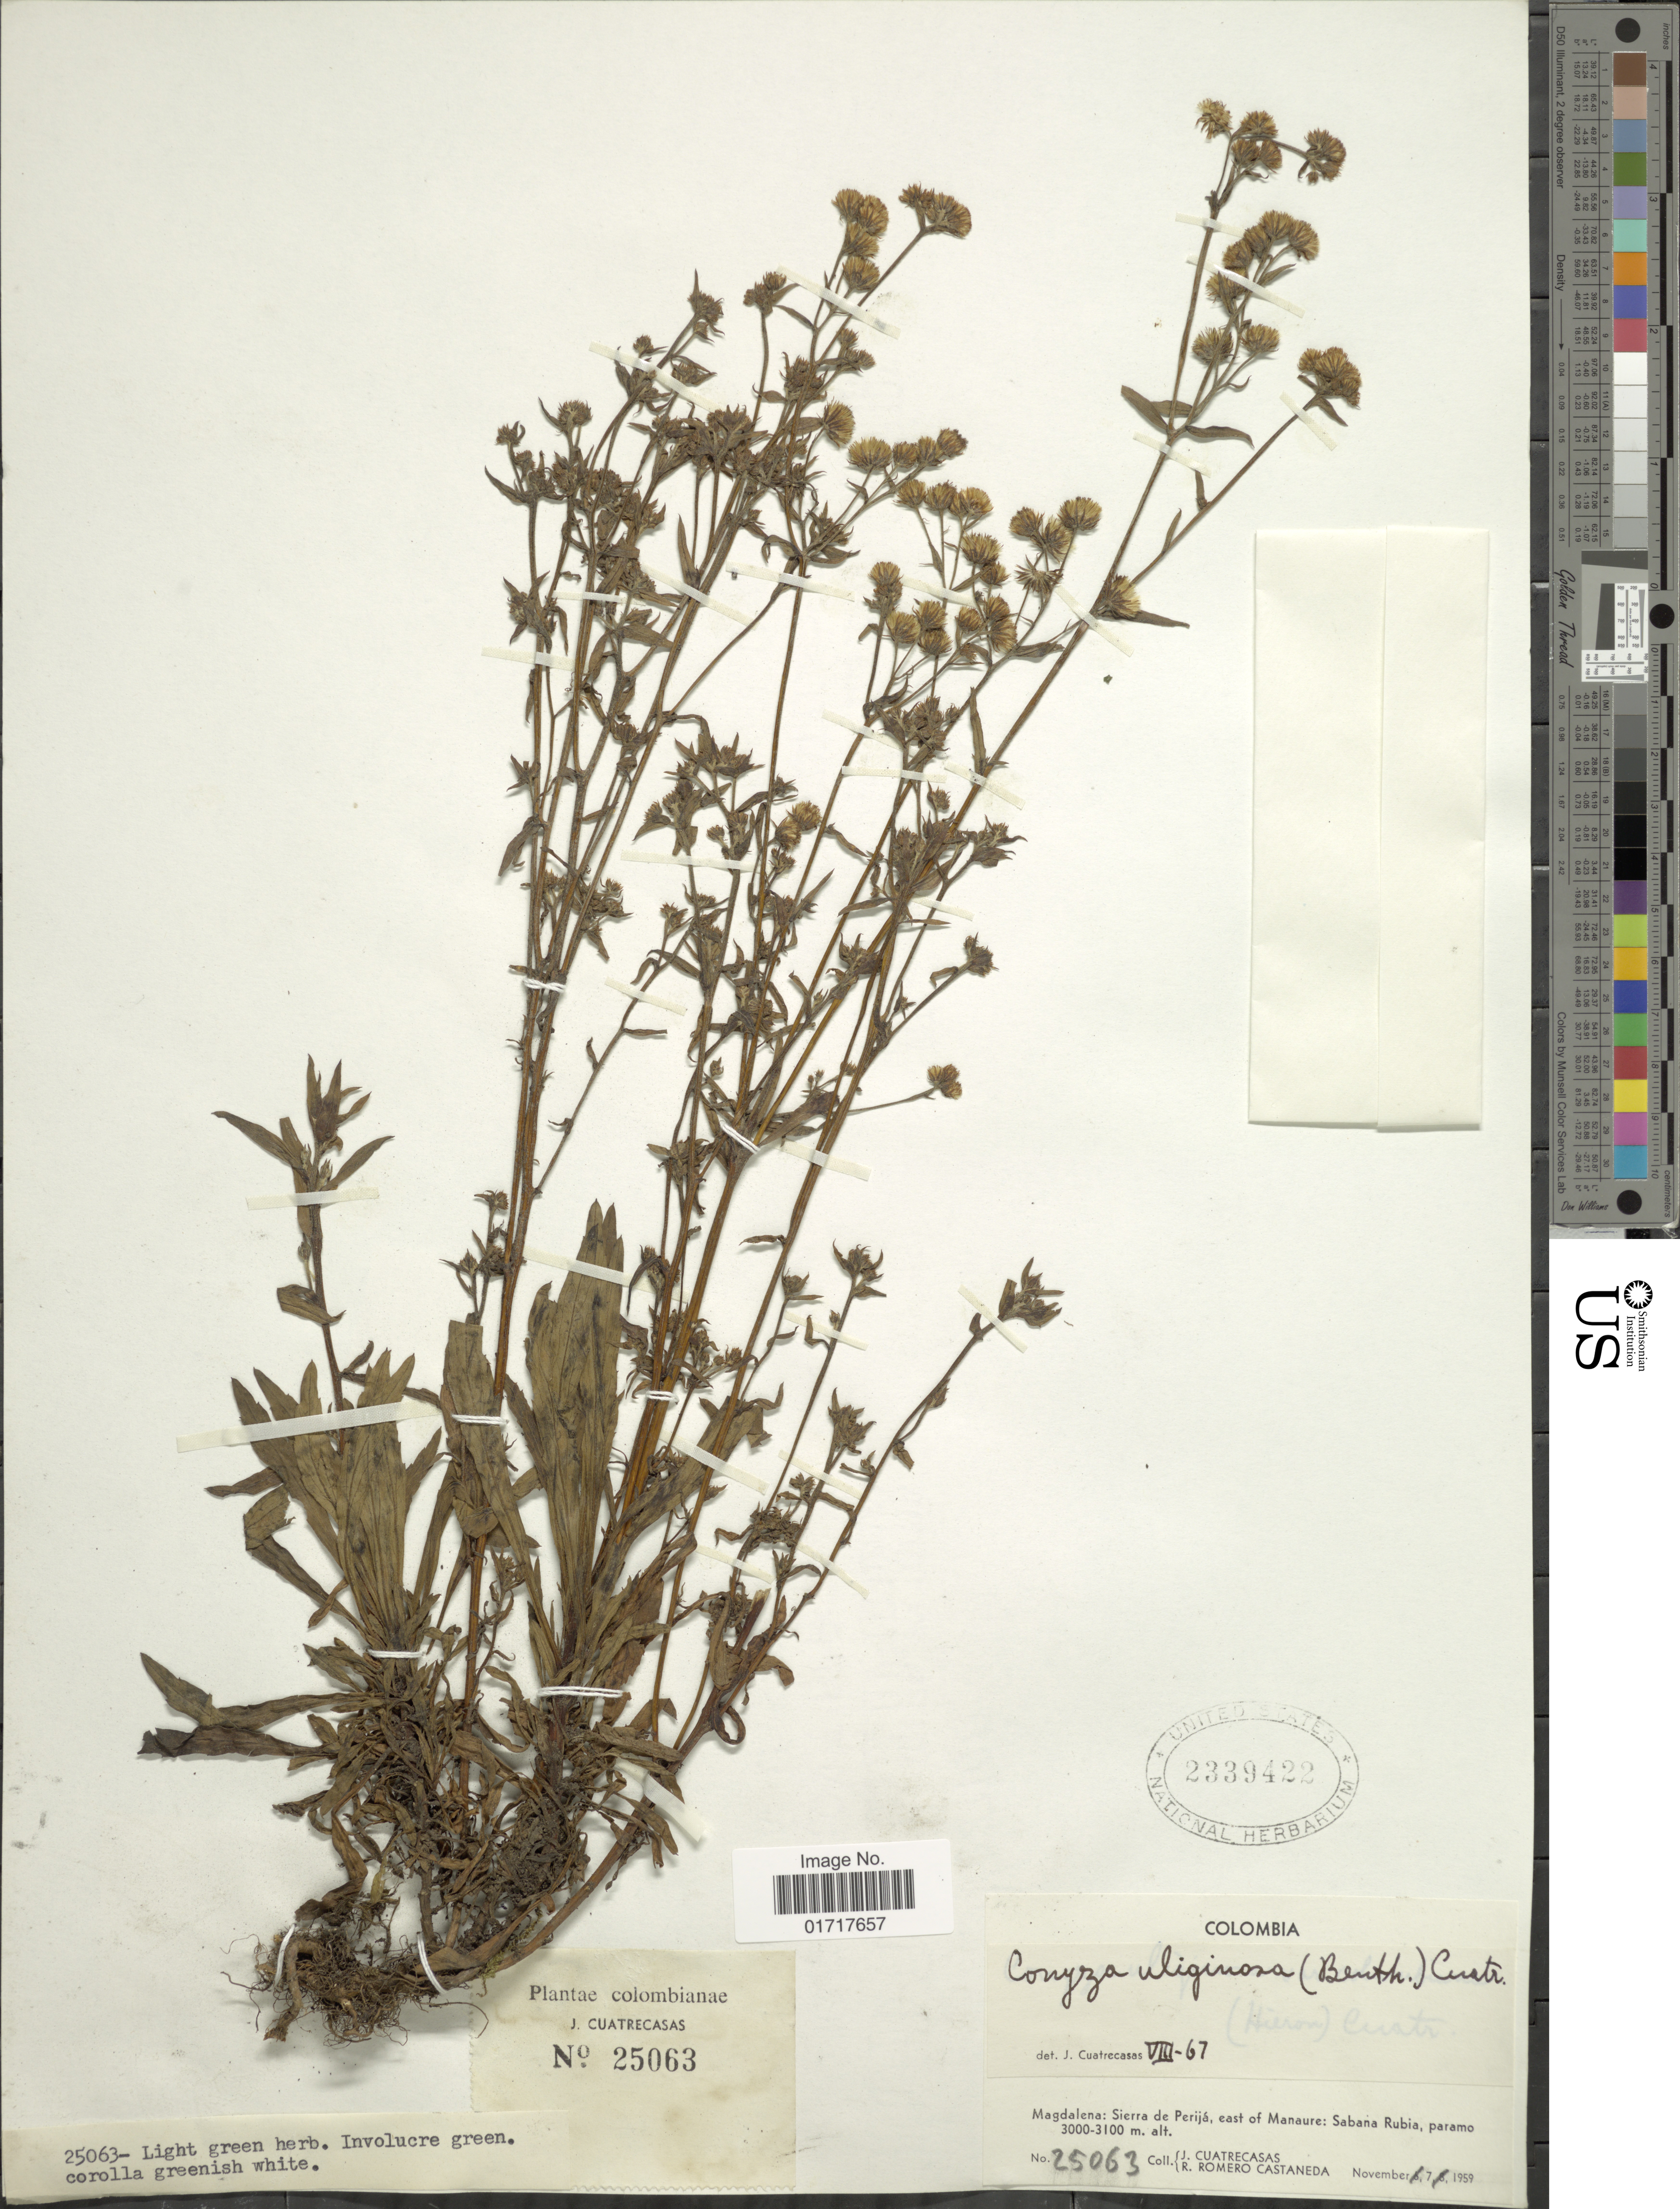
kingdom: Plantae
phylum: Tracheophyta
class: Magnoliopsida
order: Asterales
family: Asteraceae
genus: Conyza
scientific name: Conyza uliginosa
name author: (Benth.) Cuatrec.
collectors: J. Cuatrecasas & R. Romero Castañeda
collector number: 25063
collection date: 1959-11-07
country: Colombia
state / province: Magdalena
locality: Magadalena: Sierra de Perija, east of Manaure: Sabana Rubia, paramo.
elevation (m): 3000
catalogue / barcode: US 2339422